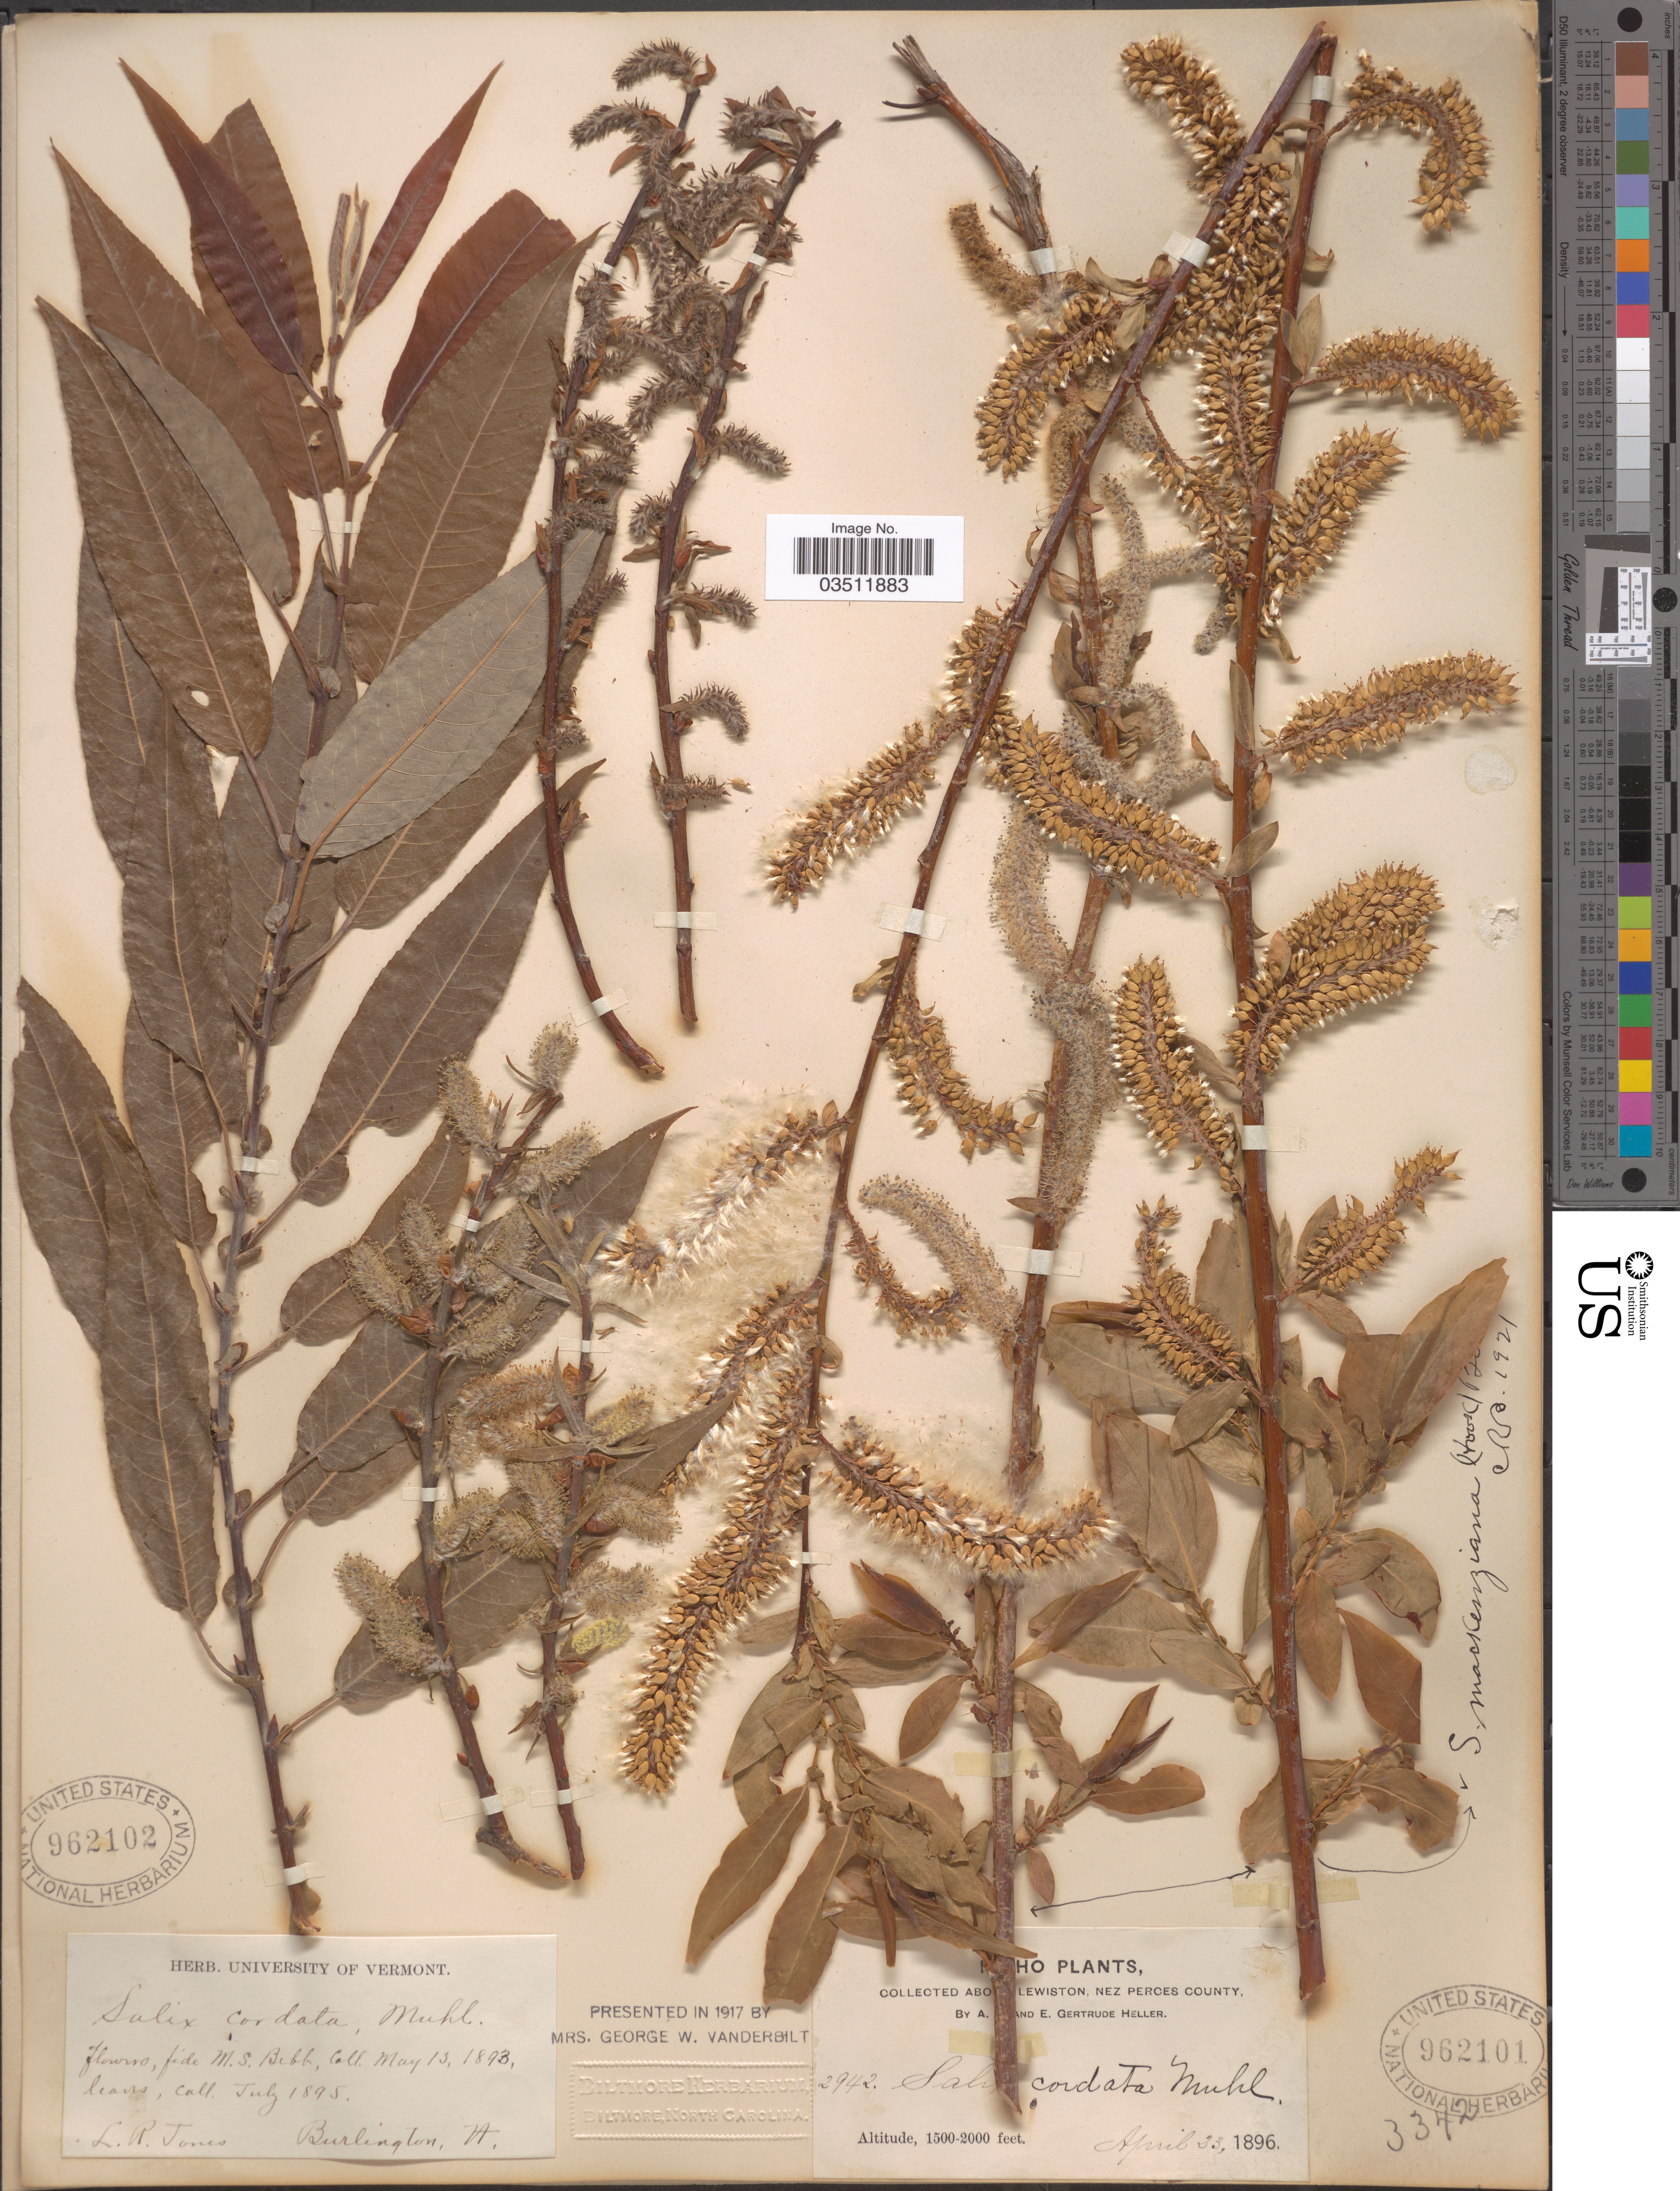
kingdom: Plantae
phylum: Tracheophyta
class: Magnoliopsida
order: Malpighiales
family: Salicaceae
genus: Salix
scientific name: Salix mackenziana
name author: (Hook.) Barratt ex Hook.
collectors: L. R. Jones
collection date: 1893-05-13,1895-07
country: United States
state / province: Vermont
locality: Burlington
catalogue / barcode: US 962102-2